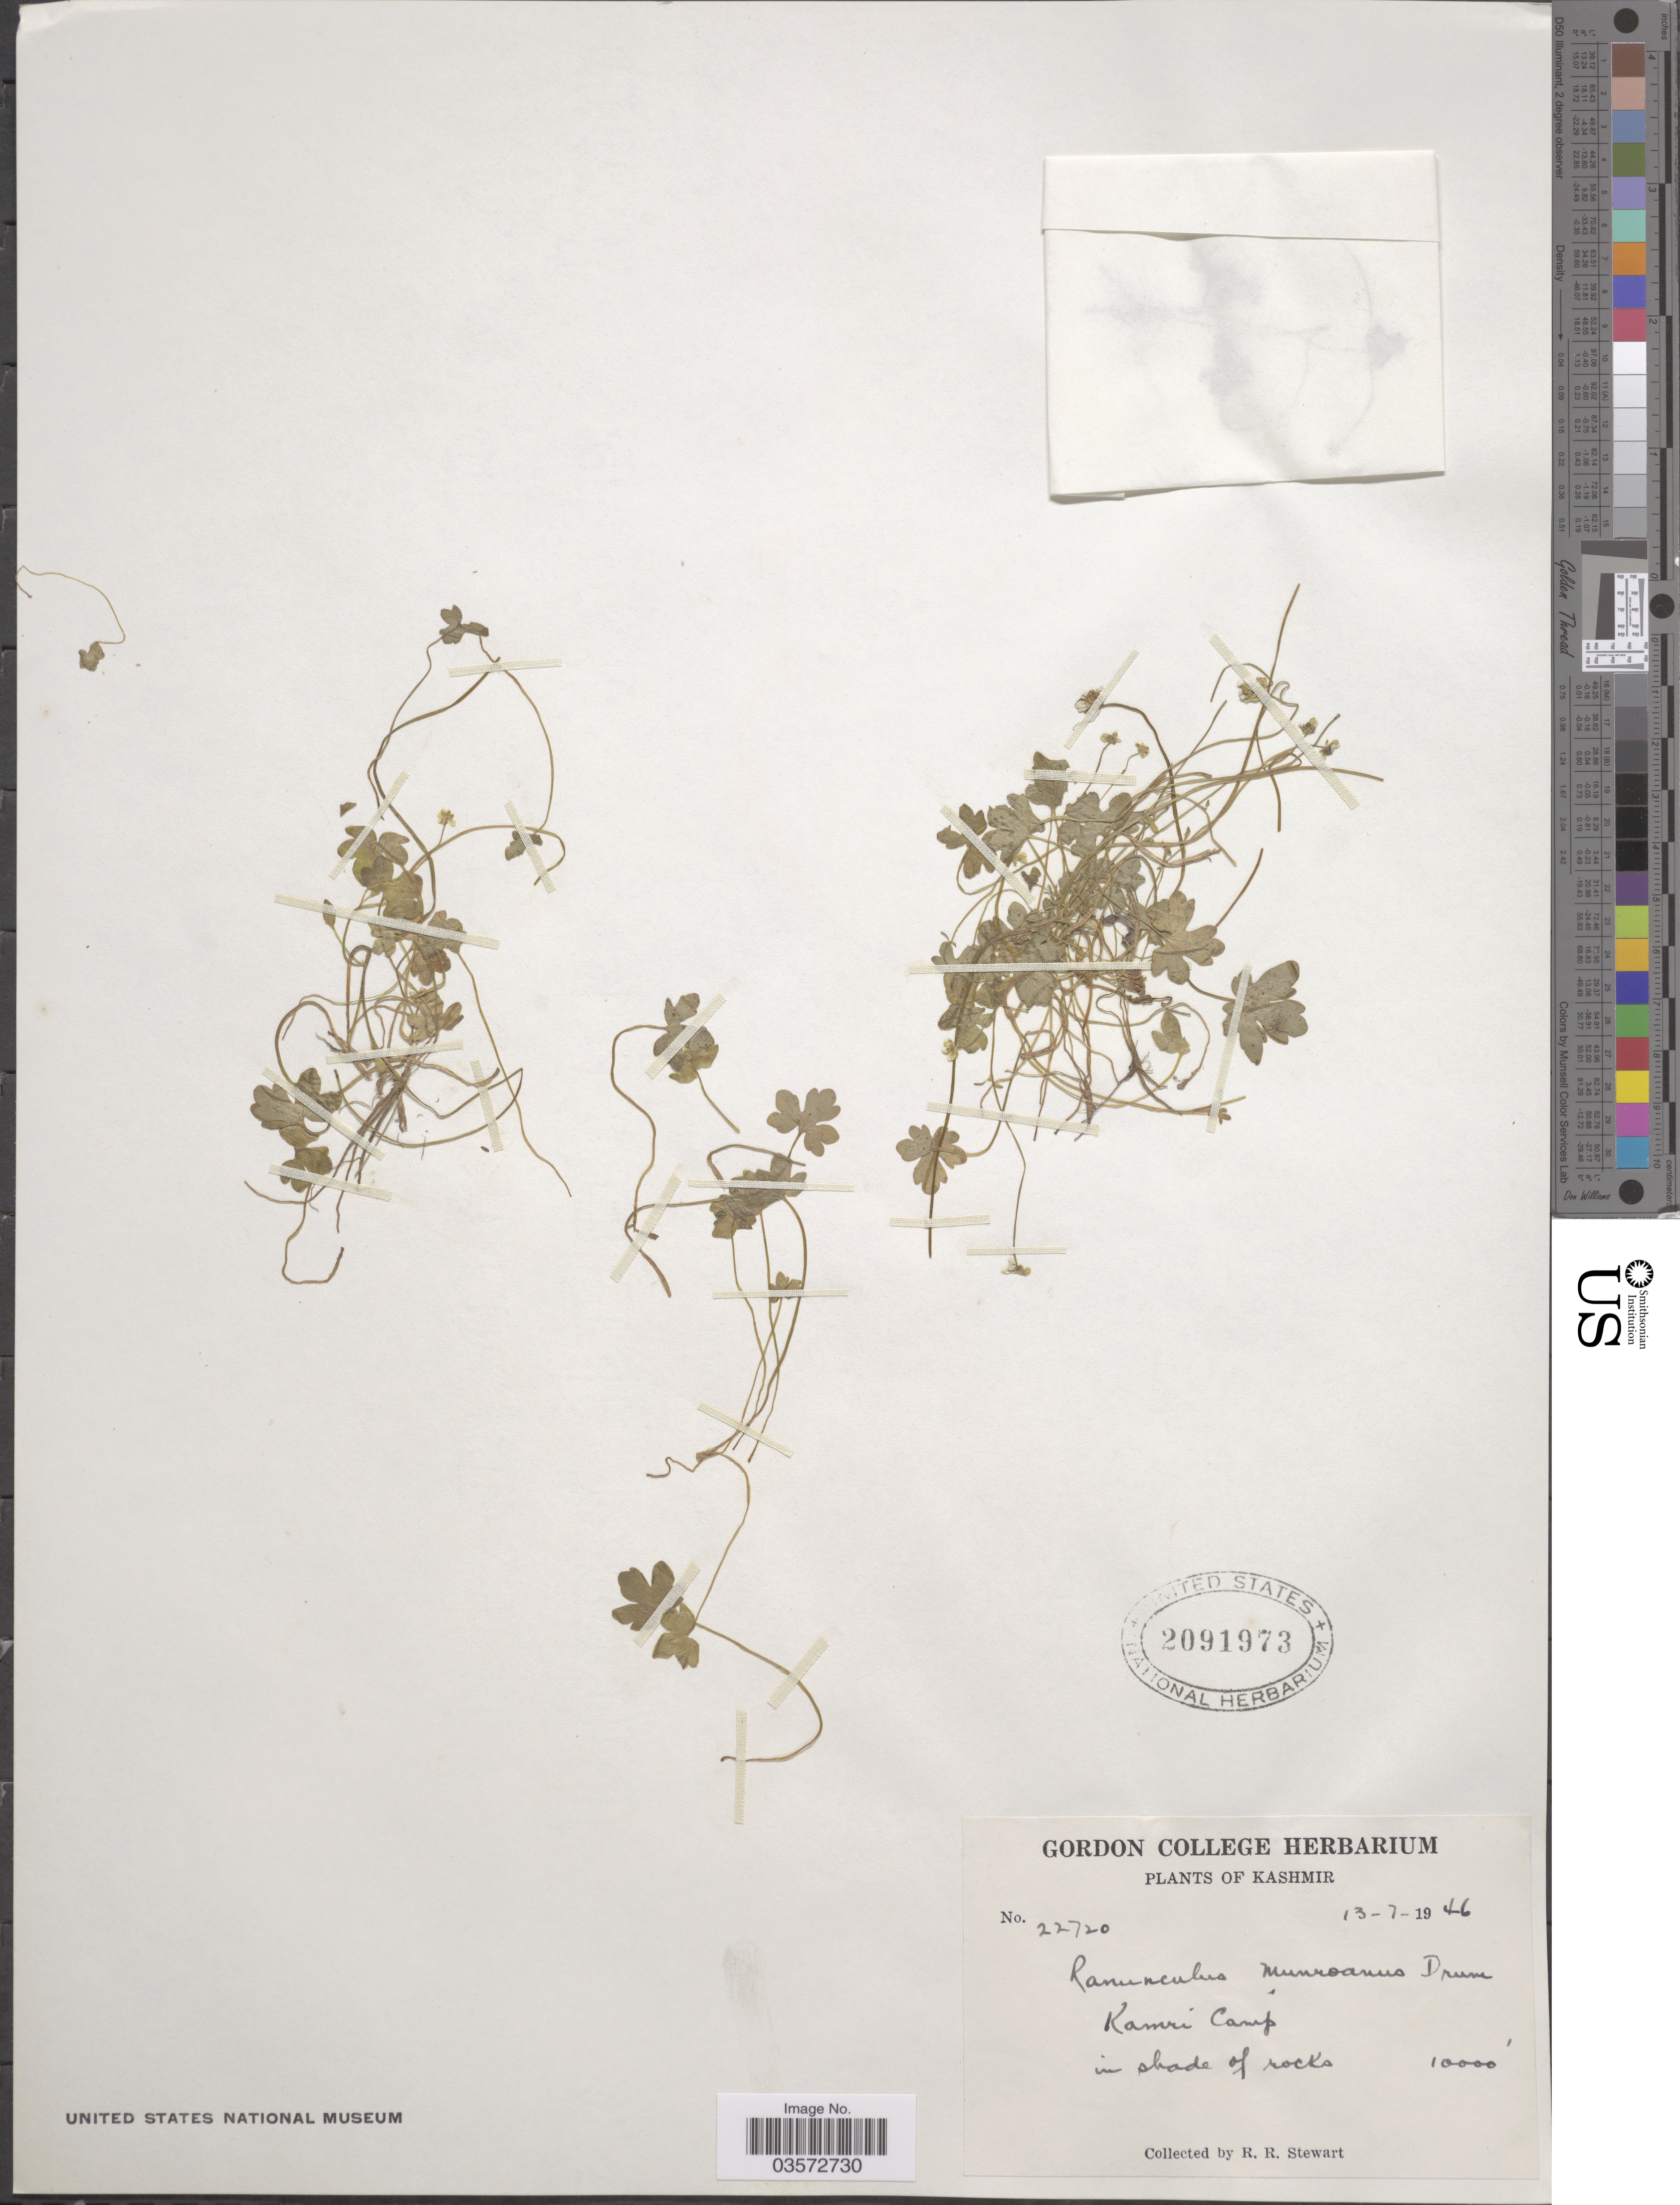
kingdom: Plantae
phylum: Tracheophyta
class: Magnoliopsida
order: Ranunculales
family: Ranunculaceae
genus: Ranunculus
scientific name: Ranunculus munroanus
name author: J.R. Drumm. ex Dunn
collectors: R. Stewart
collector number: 22720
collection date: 1946-07-13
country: India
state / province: Jammu and Kashmir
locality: Kashmir. Kamri Camp in shade of rocks.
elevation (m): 3048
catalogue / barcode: US 2091973